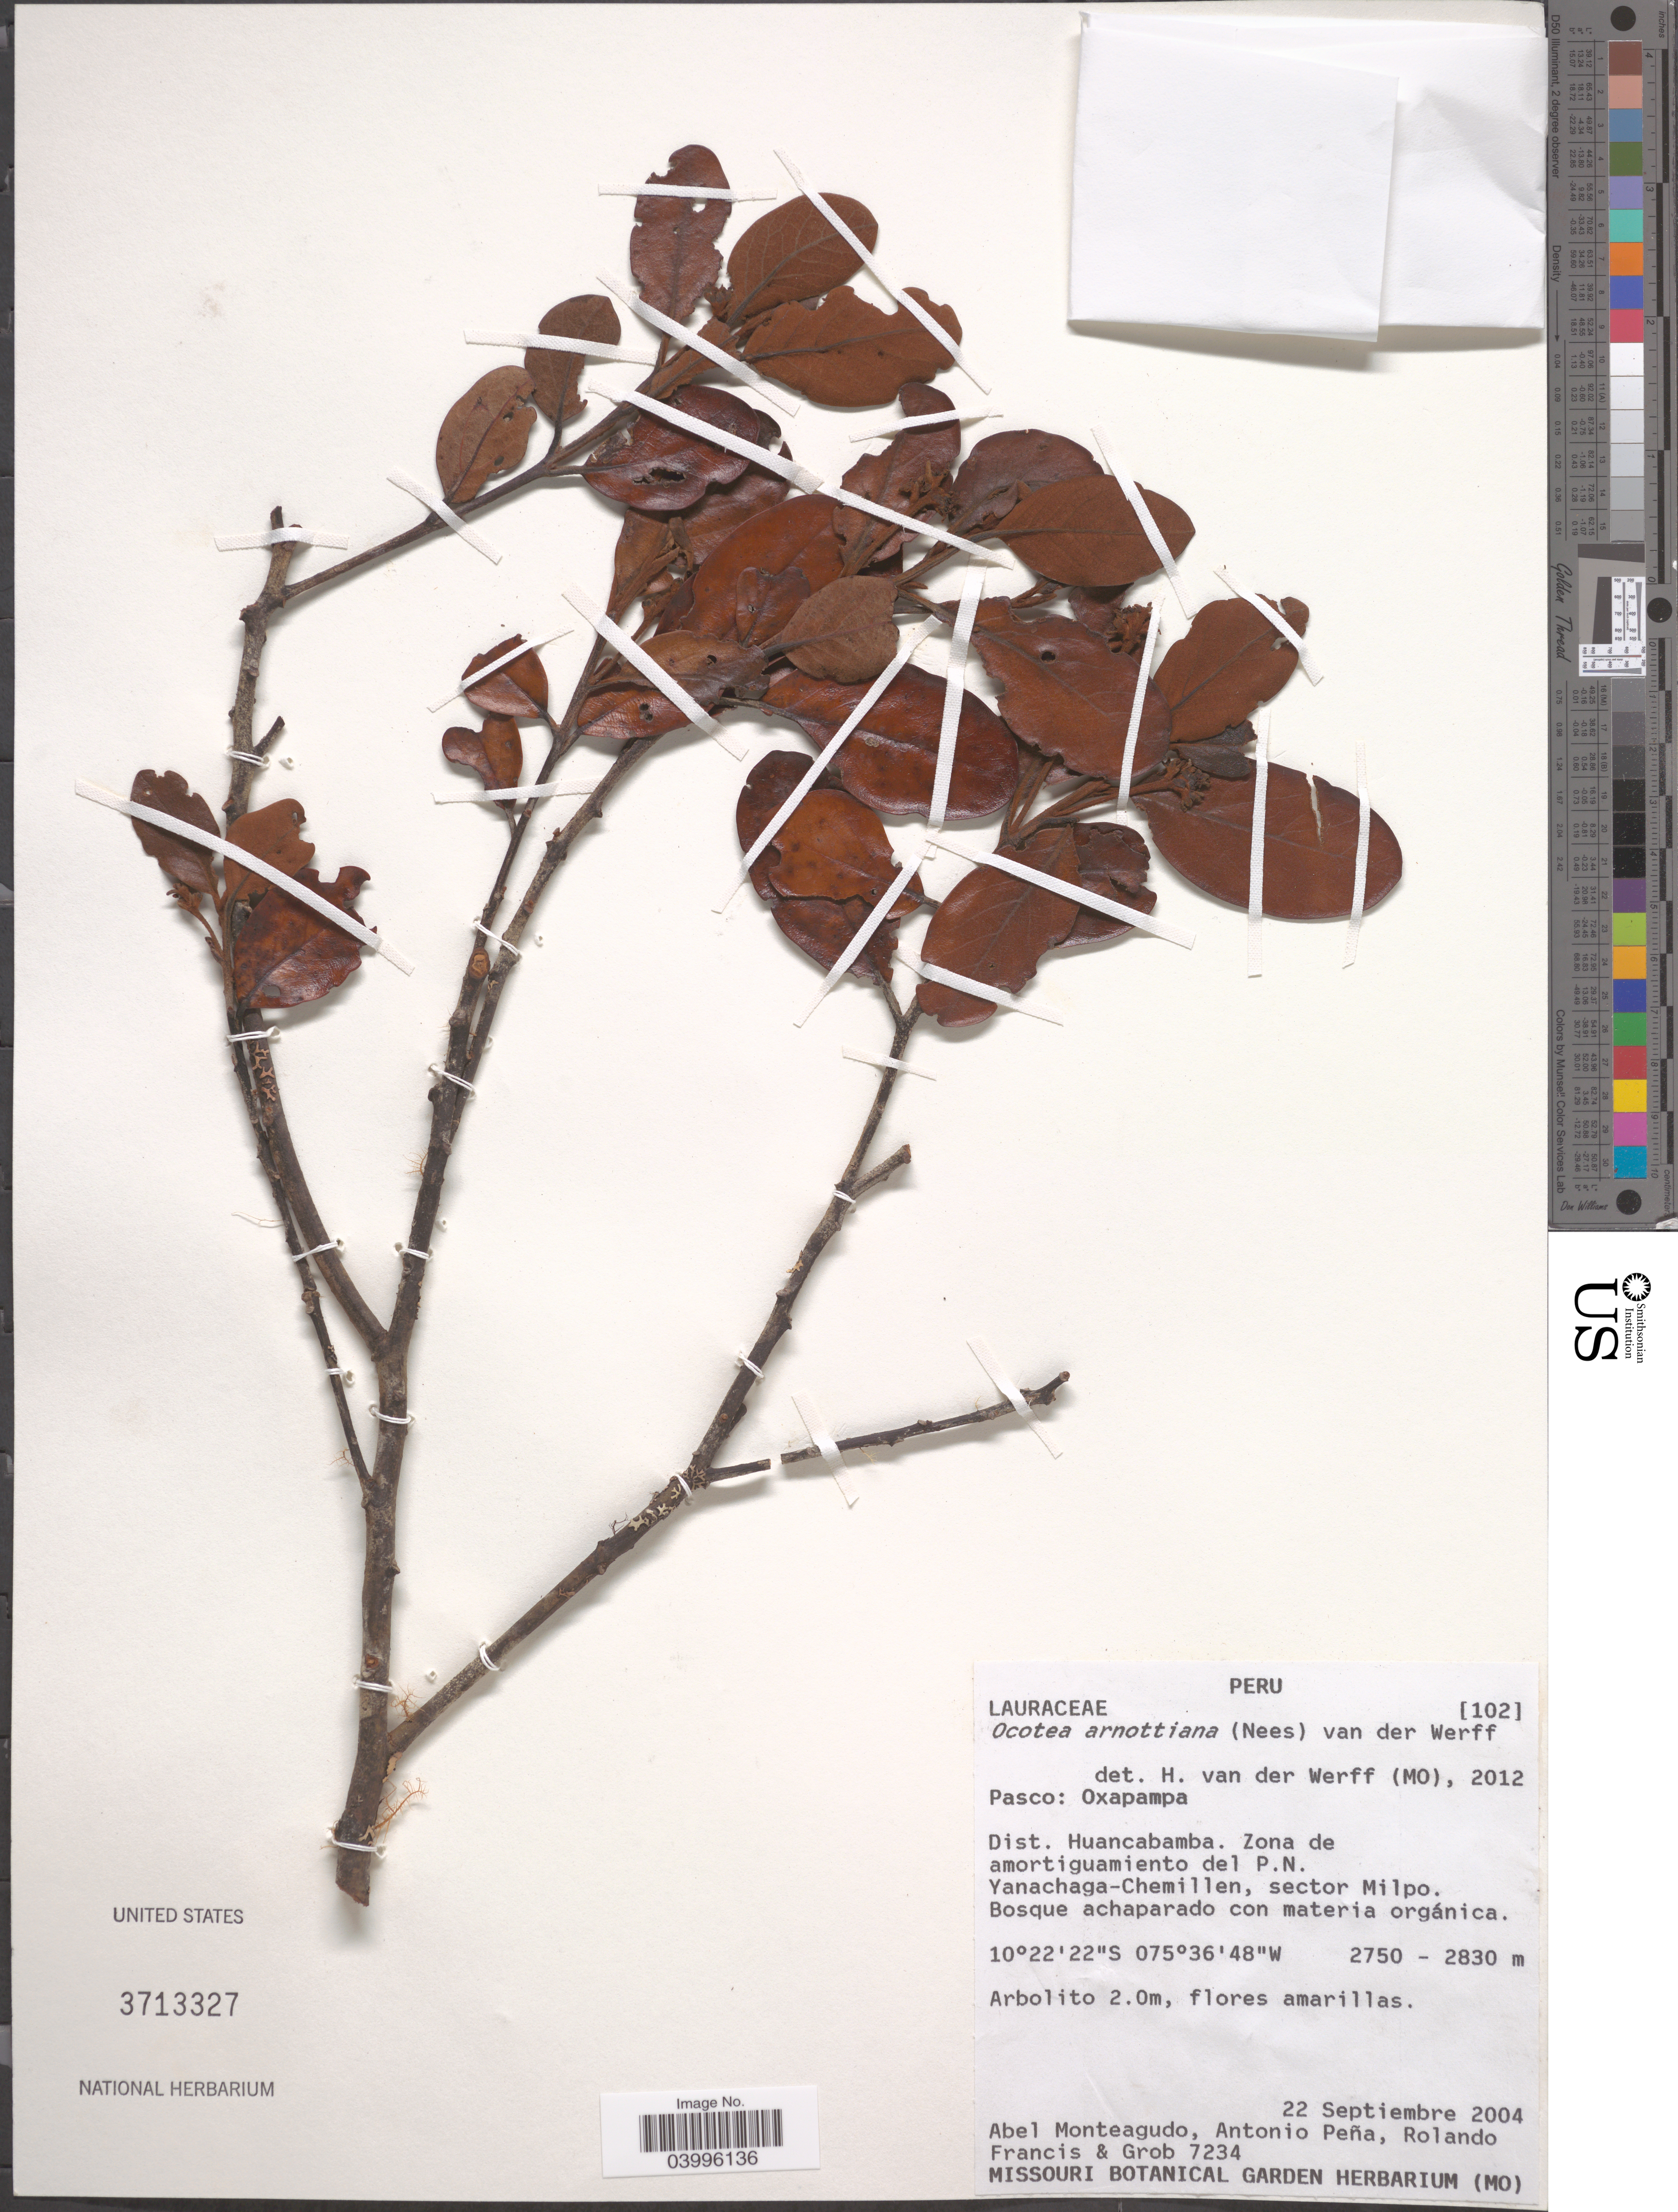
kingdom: Plantae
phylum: Tracheophyta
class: Magnoliopsida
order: Laurales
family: Lauraceae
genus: Ocotea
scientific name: Ocotea arnottiana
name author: (Nees) van der Werff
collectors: A. Monteagudo, A. Pena, R. Francis & Grob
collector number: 7234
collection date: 2004-09-22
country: Peru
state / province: Pasco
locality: Oxapampa. Dist. Huancabamba. Zona de amortiguamiento del P. N. Yanachaga-Chemillen, sector Milpo.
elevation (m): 2750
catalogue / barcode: US 3713327